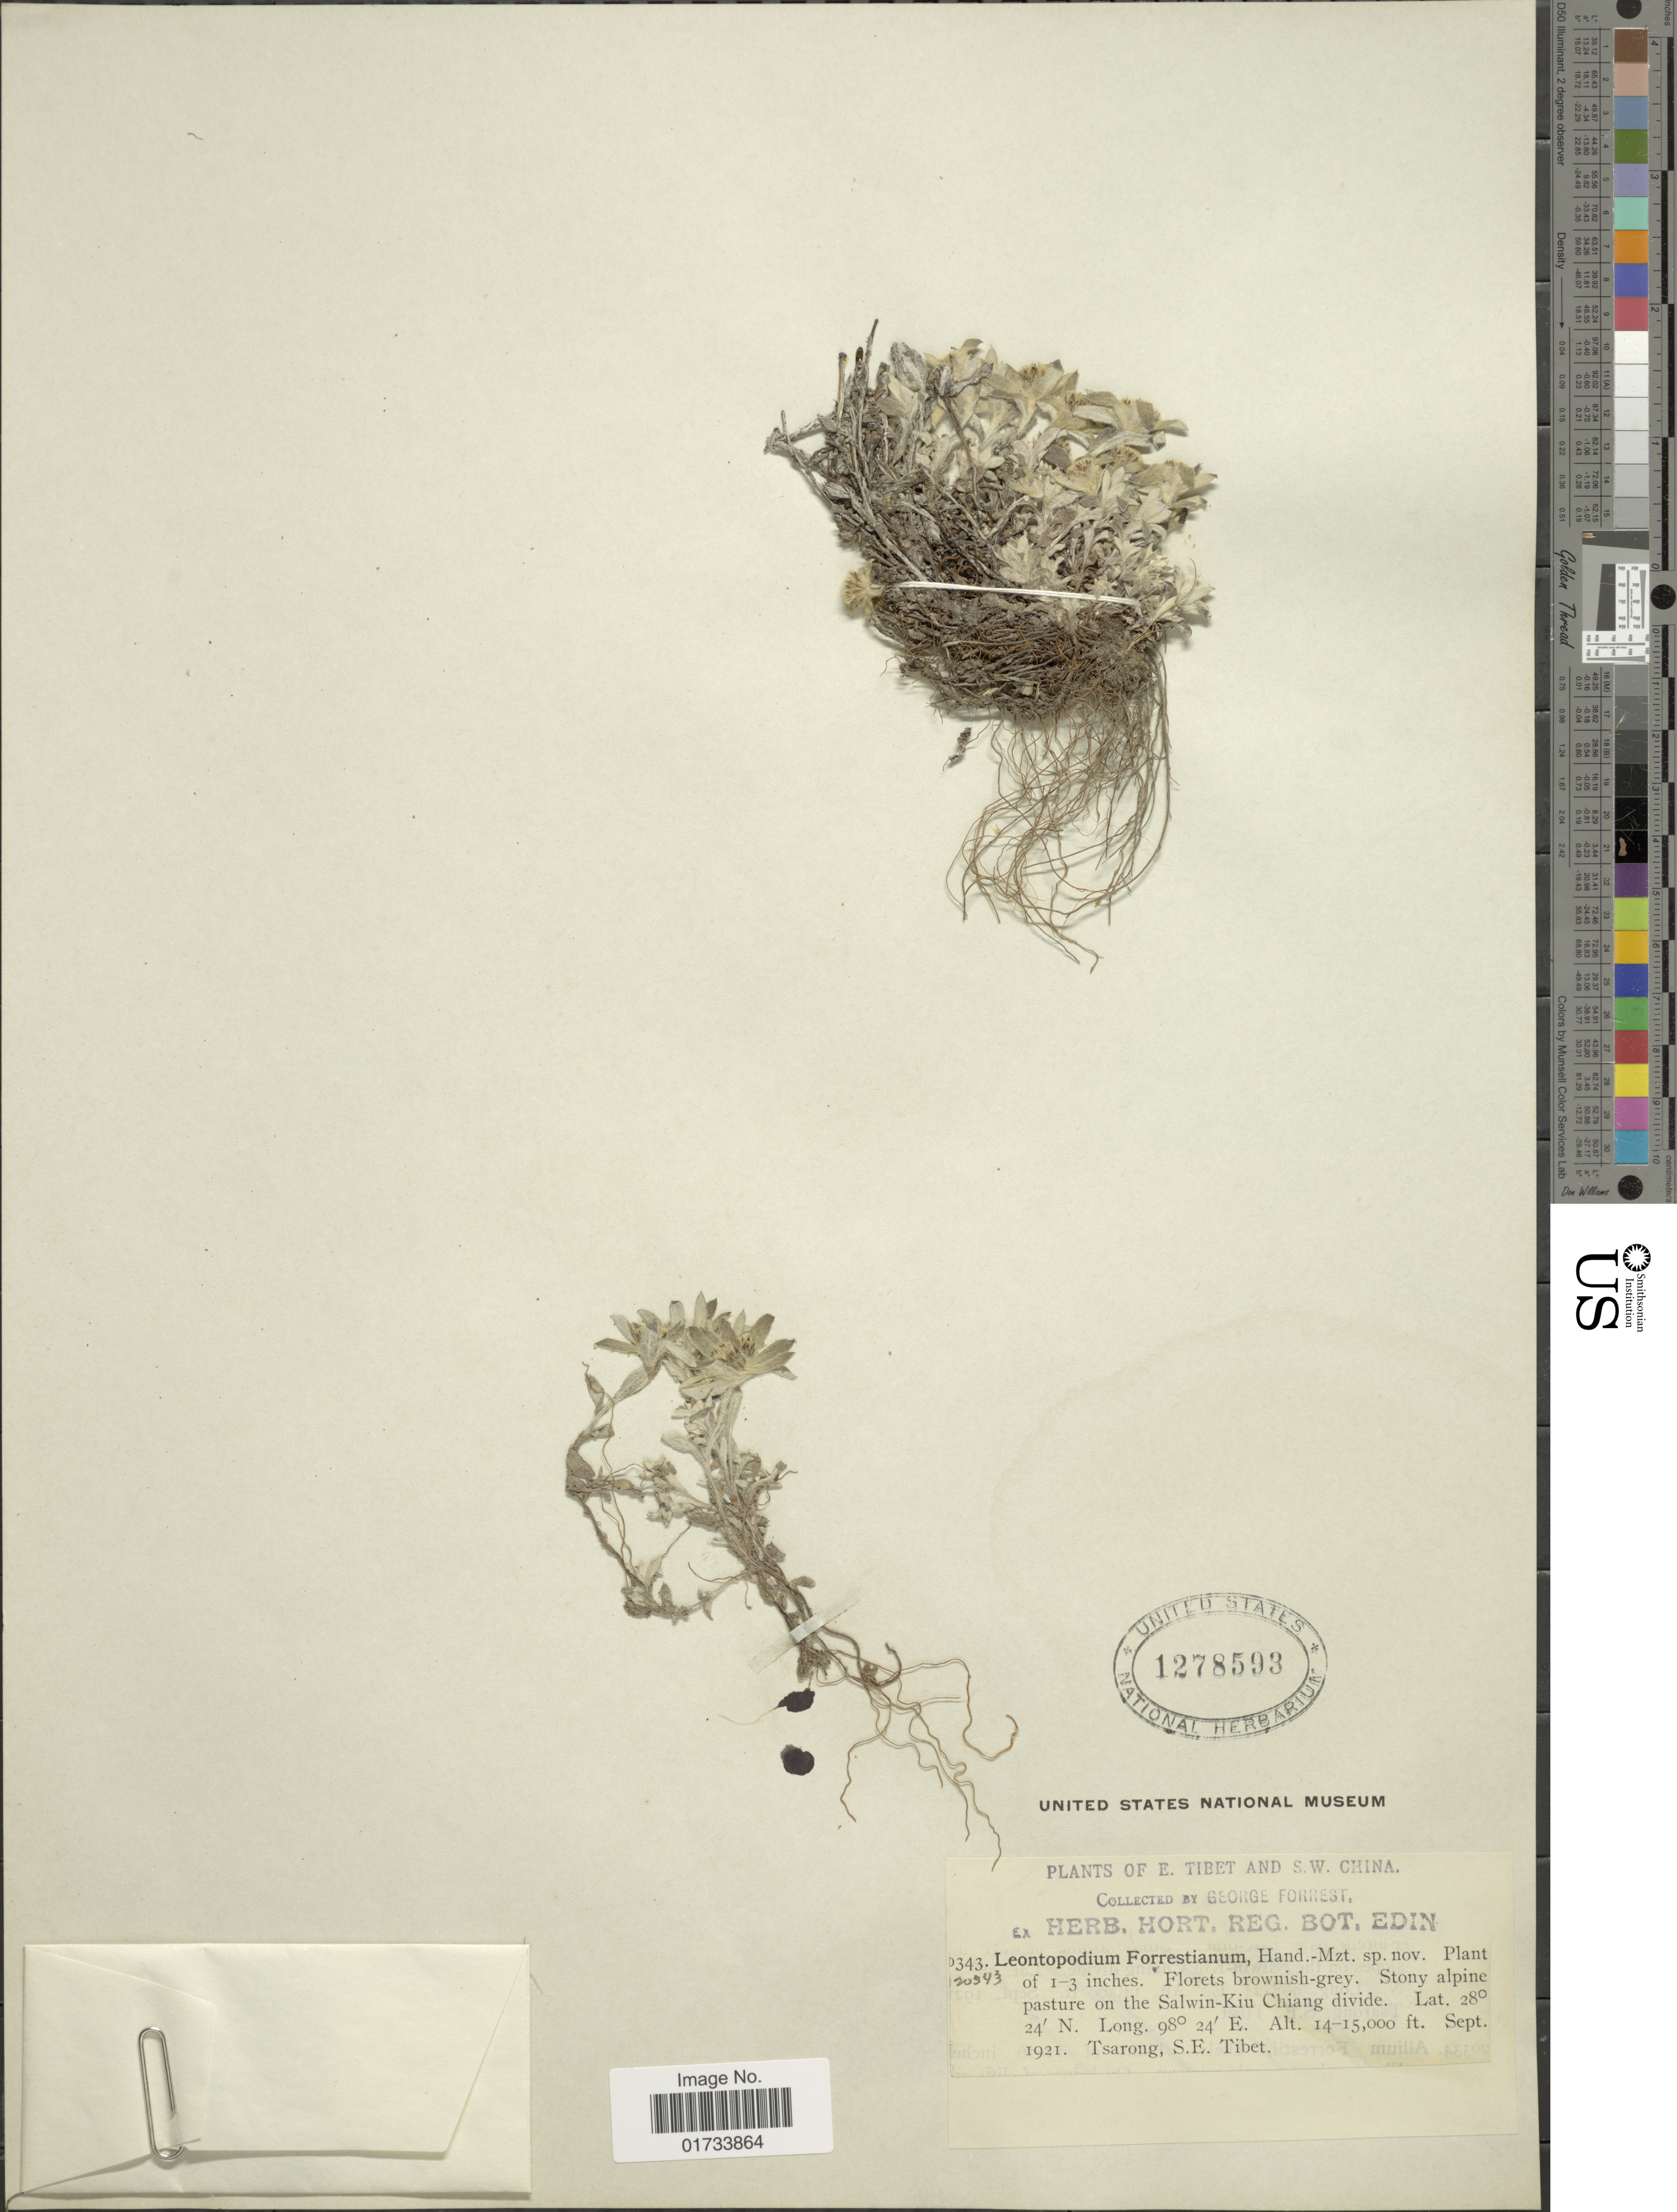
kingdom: Plantae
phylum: Tracheophyta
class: Magnoliopsida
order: Asterales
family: Asteraceae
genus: Leontopodium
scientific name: Leontopodium forrestianum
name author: Hand.-Mazz.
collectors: G. Forrest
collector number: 20343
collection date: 1921-09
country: China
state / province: Xizang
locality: E. Tibet and S.W. China, stony alpine pasture on the Salwin-Kiu Chiang divide, Tsarong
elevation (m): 4267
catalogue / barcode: US 1278593